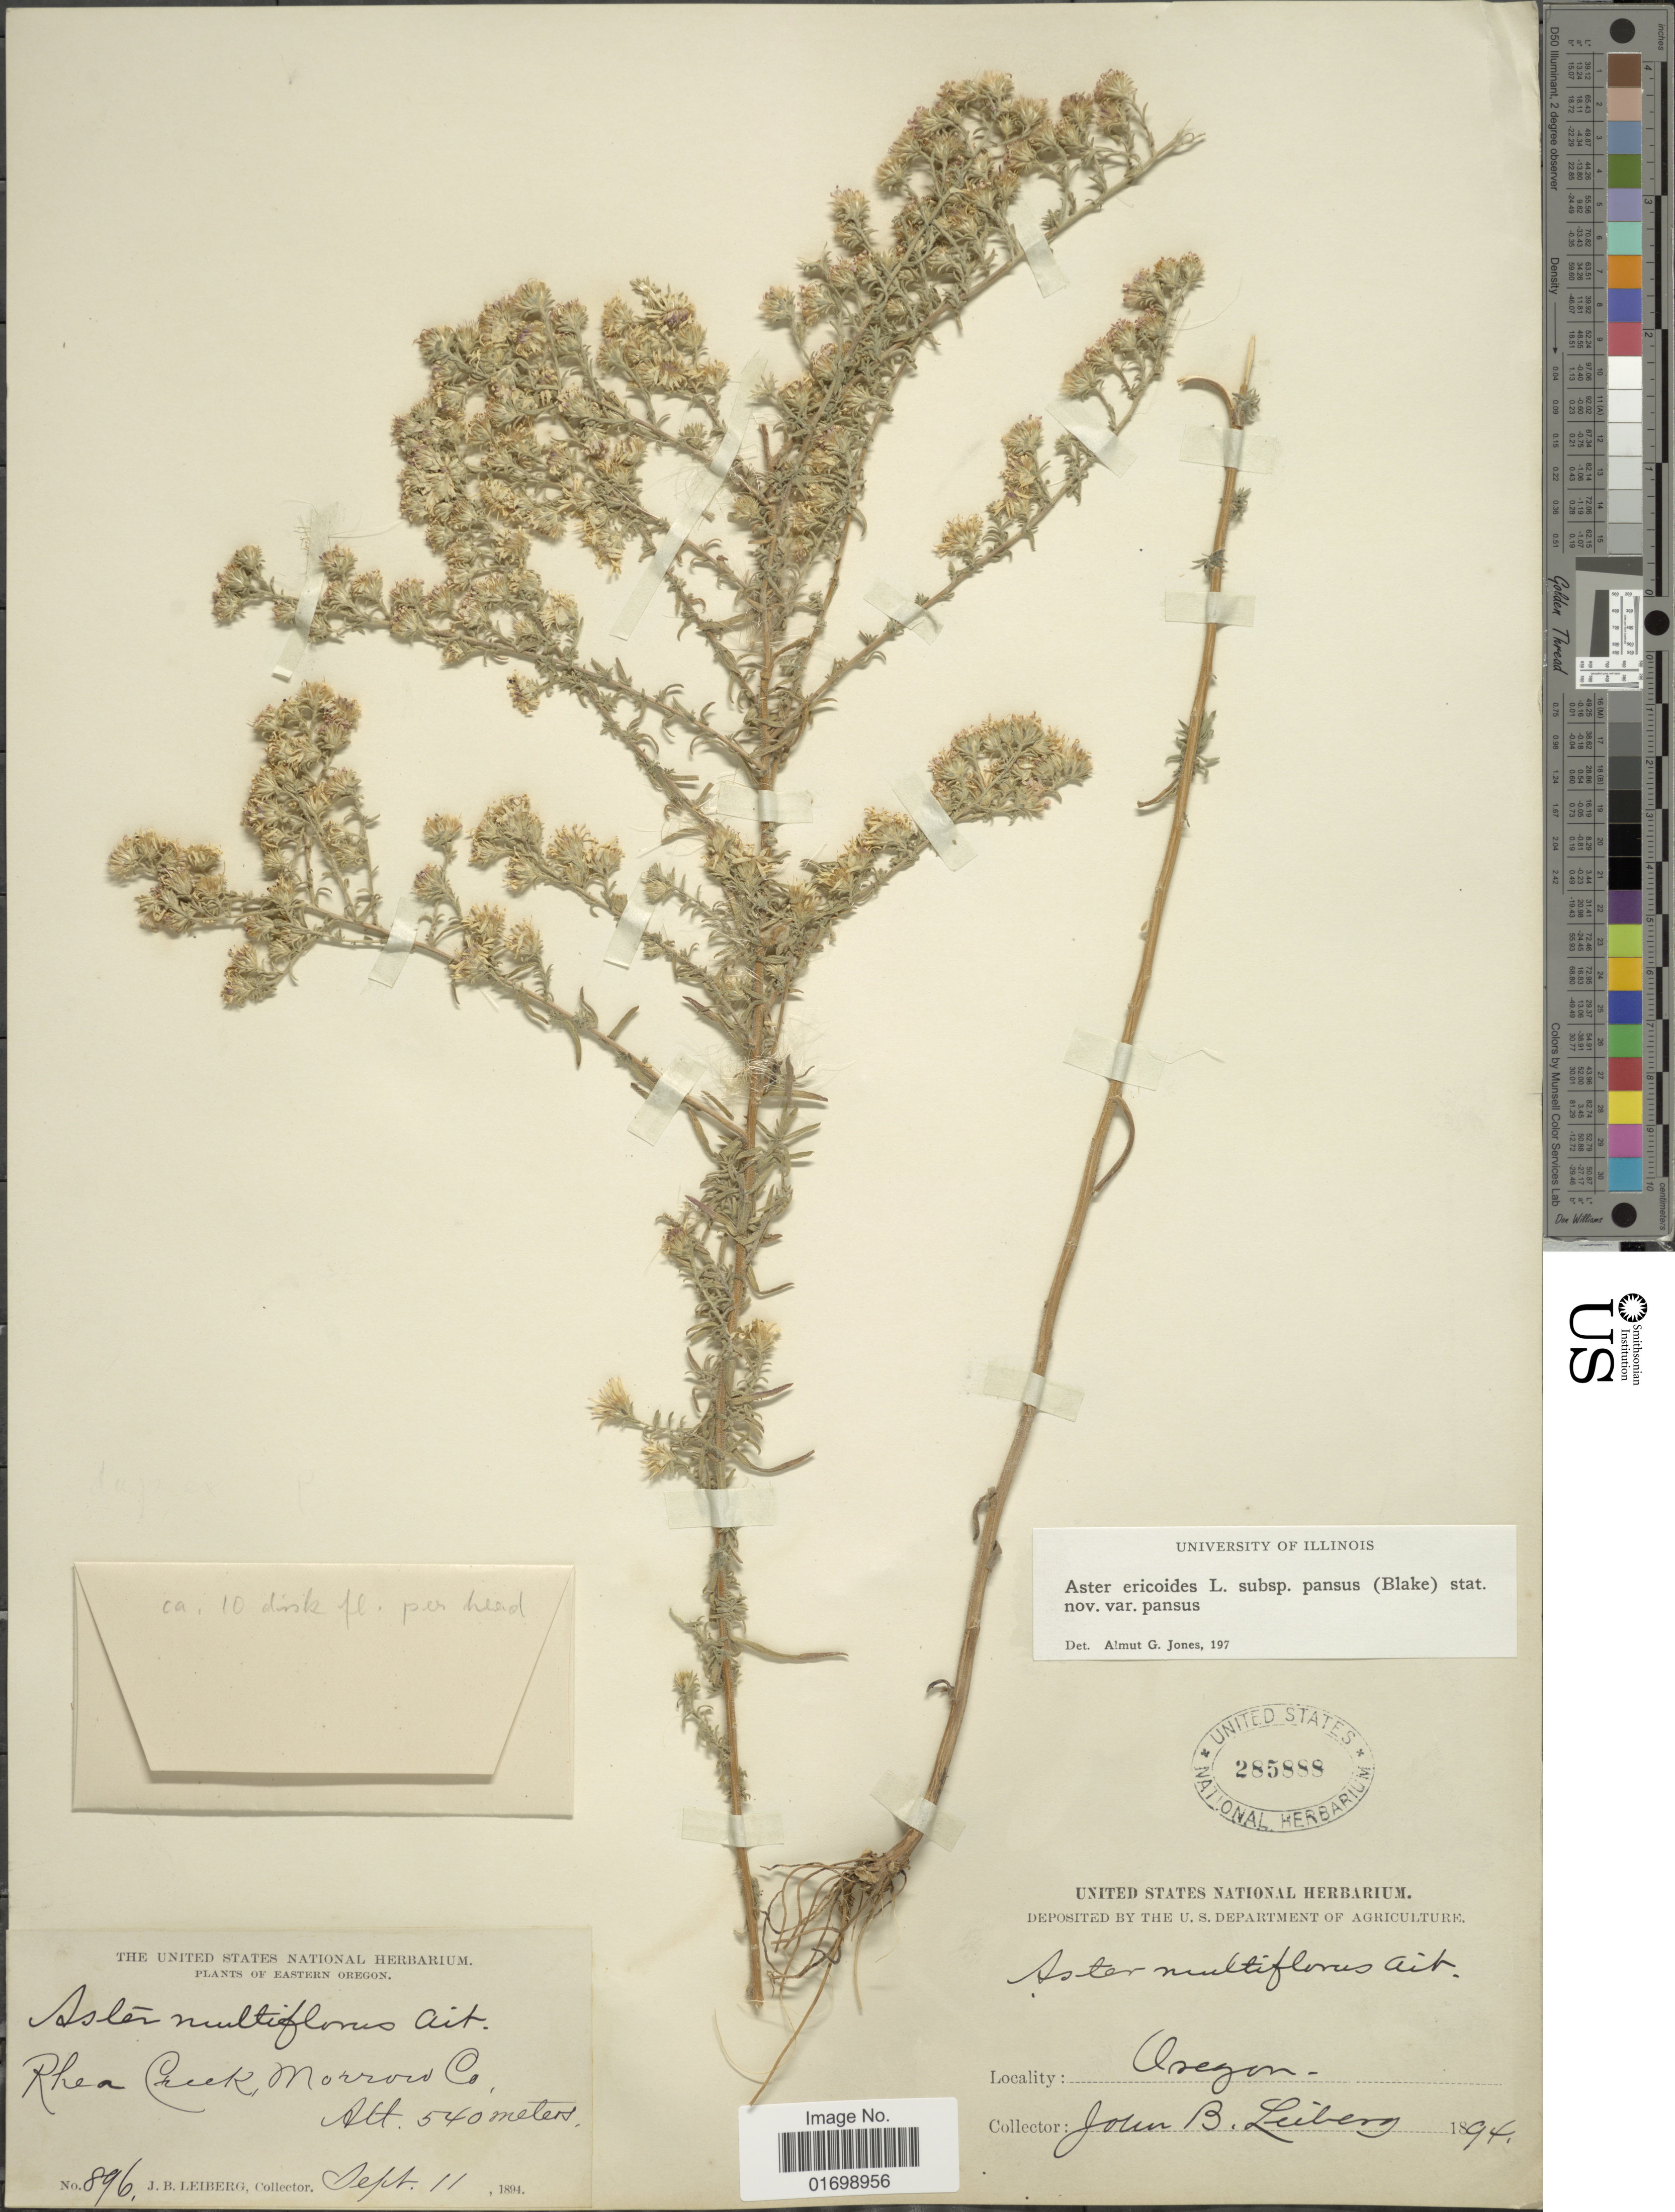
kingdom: Plantae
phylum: Tracheophyta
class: Magnoliopsida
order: Asterales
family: Asteraceae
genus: Symphyotrichum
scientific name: Symphyotrichum ericoides var. pansum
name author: (S.F. Blake) G.L. Nesom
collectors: J. B. Leiberg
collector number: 896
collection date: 1894-09-11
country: United States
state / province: Oregon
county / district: Morrow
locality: Eastern Oregon, Rhea Creek Morrow Co.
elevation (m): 540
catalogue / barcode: US 285888